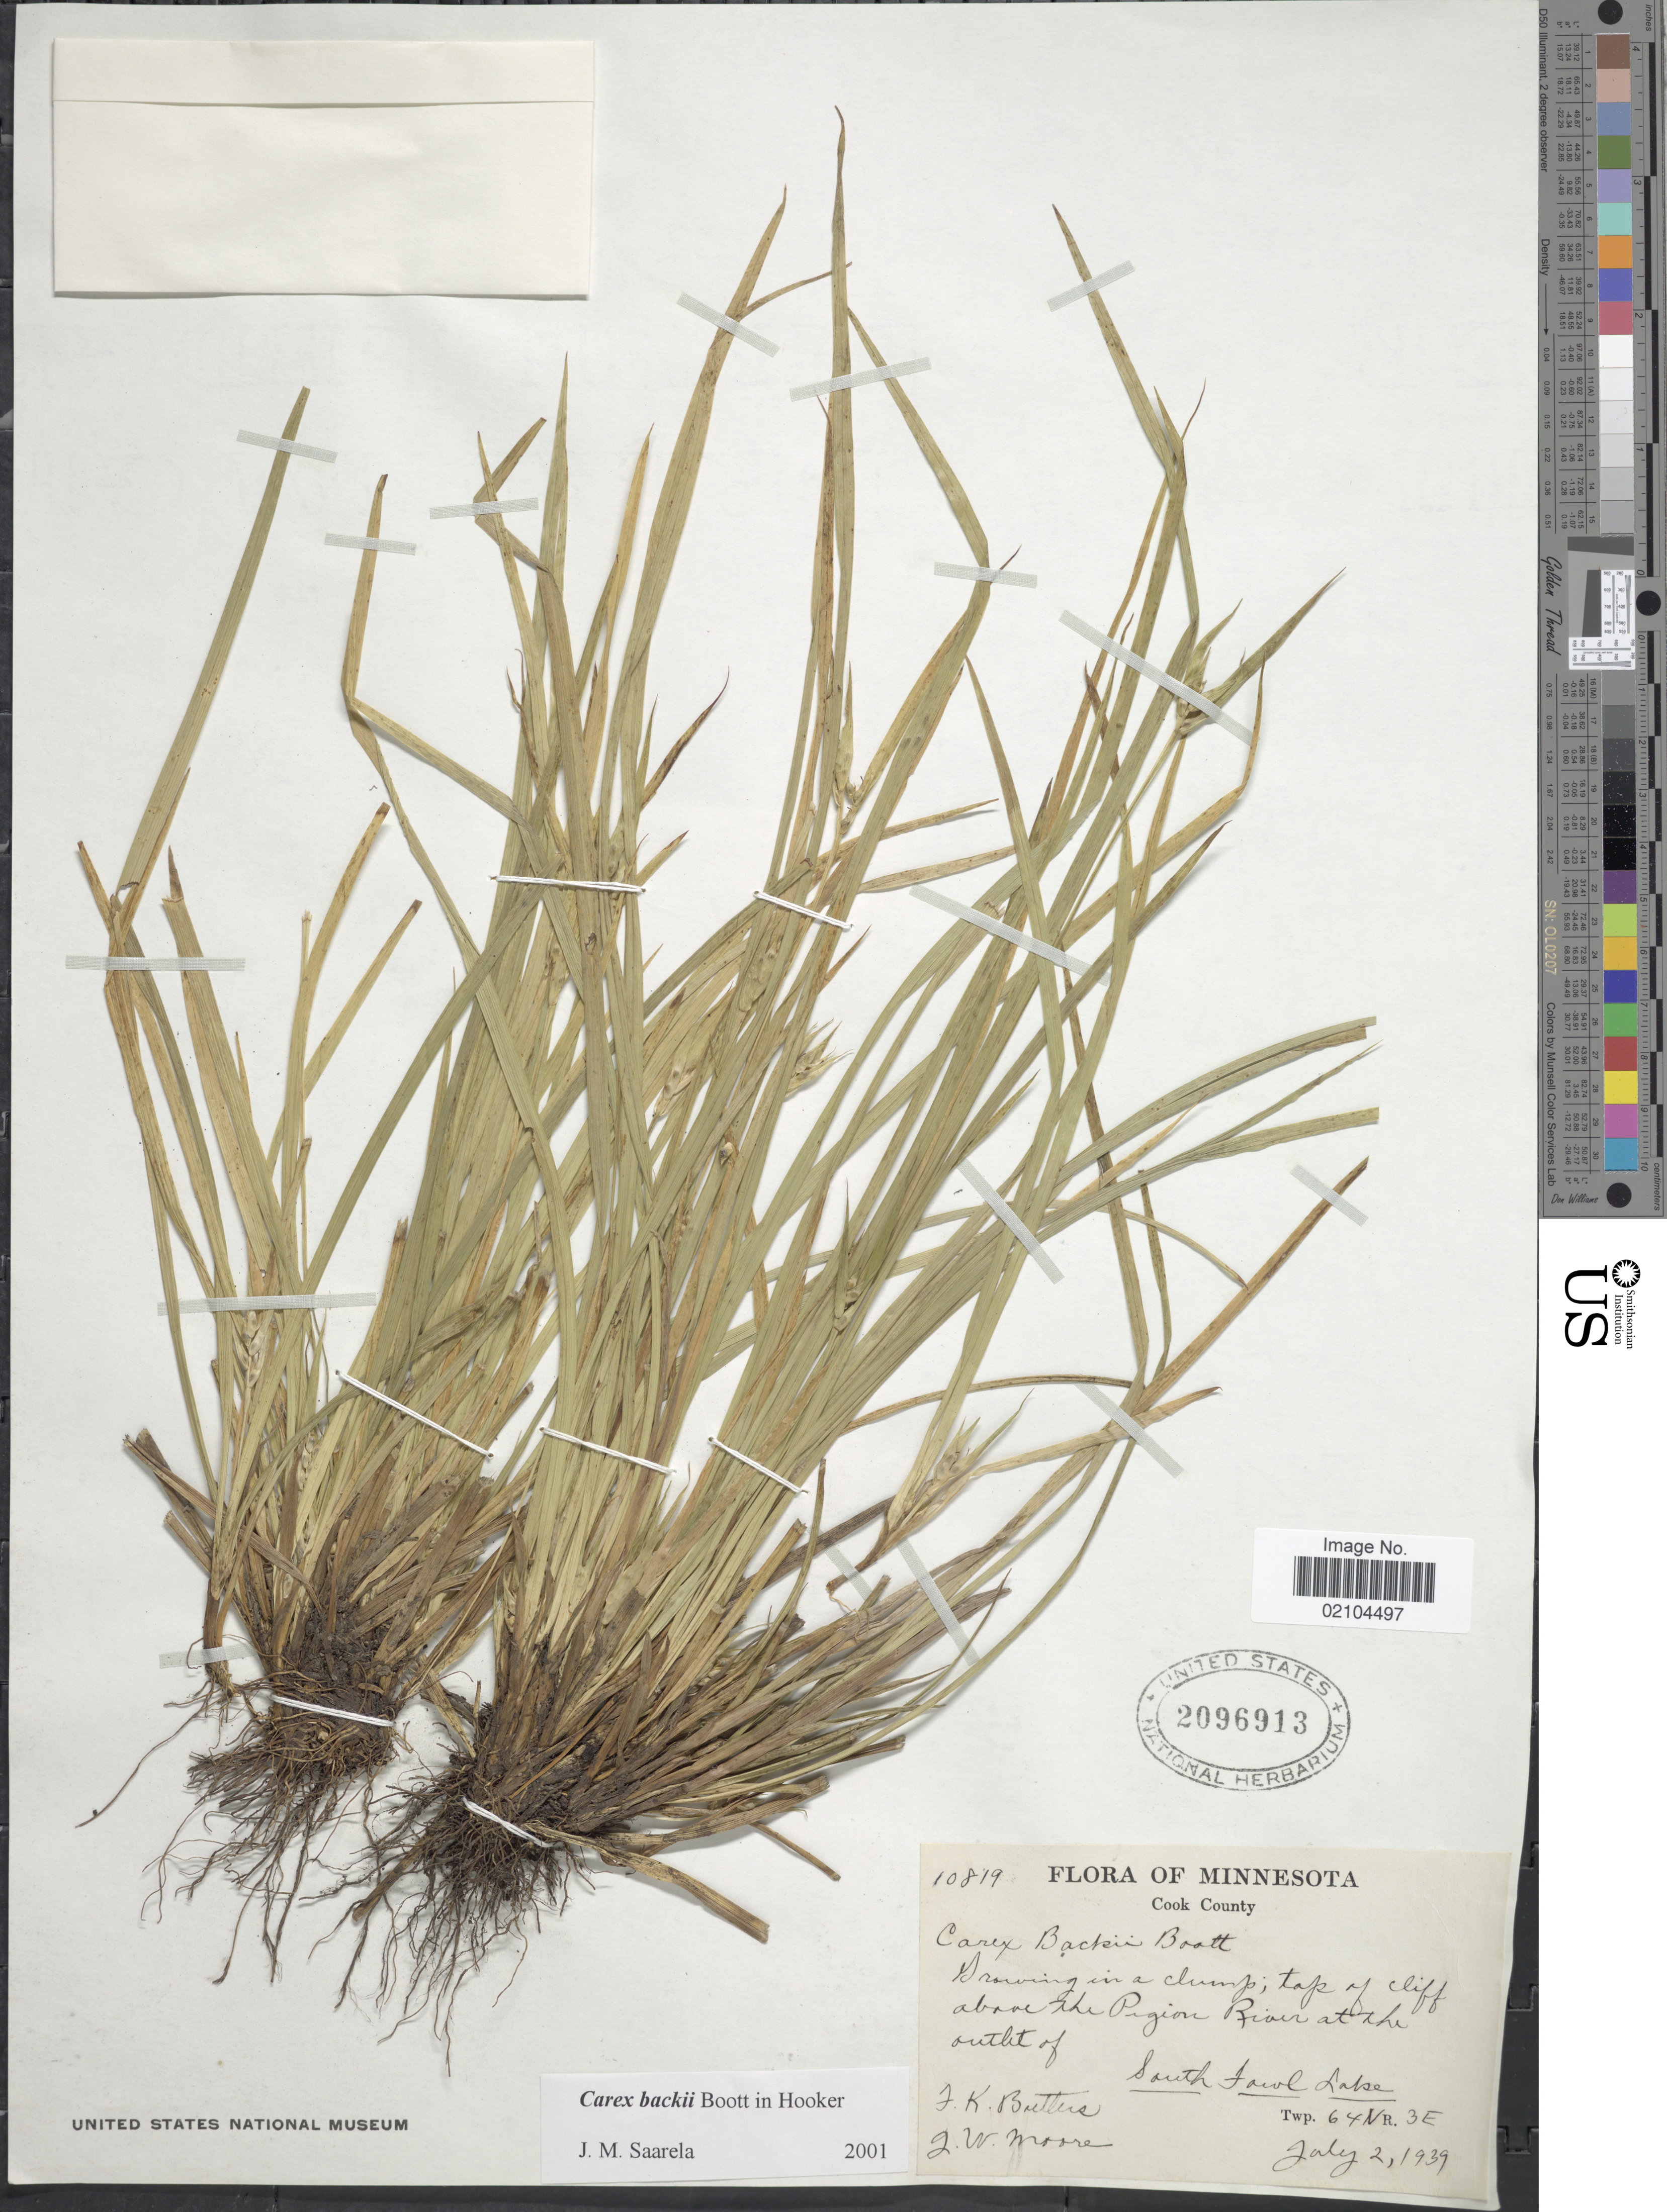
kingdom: Plantae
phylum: Tracheophyta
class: Liliopsida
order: Poales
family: Cyperaceae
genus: Carex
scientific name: Carex backii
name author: Boott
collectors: J. Butters & J. Moore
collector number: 10819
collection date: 1939-07-02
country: United States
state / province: Minnesota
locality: Cook County, top of cliff above the Pigeon River at the outlet of South Fowl Lake, Twp. 64N R. 3E.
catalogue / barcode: US 2096913